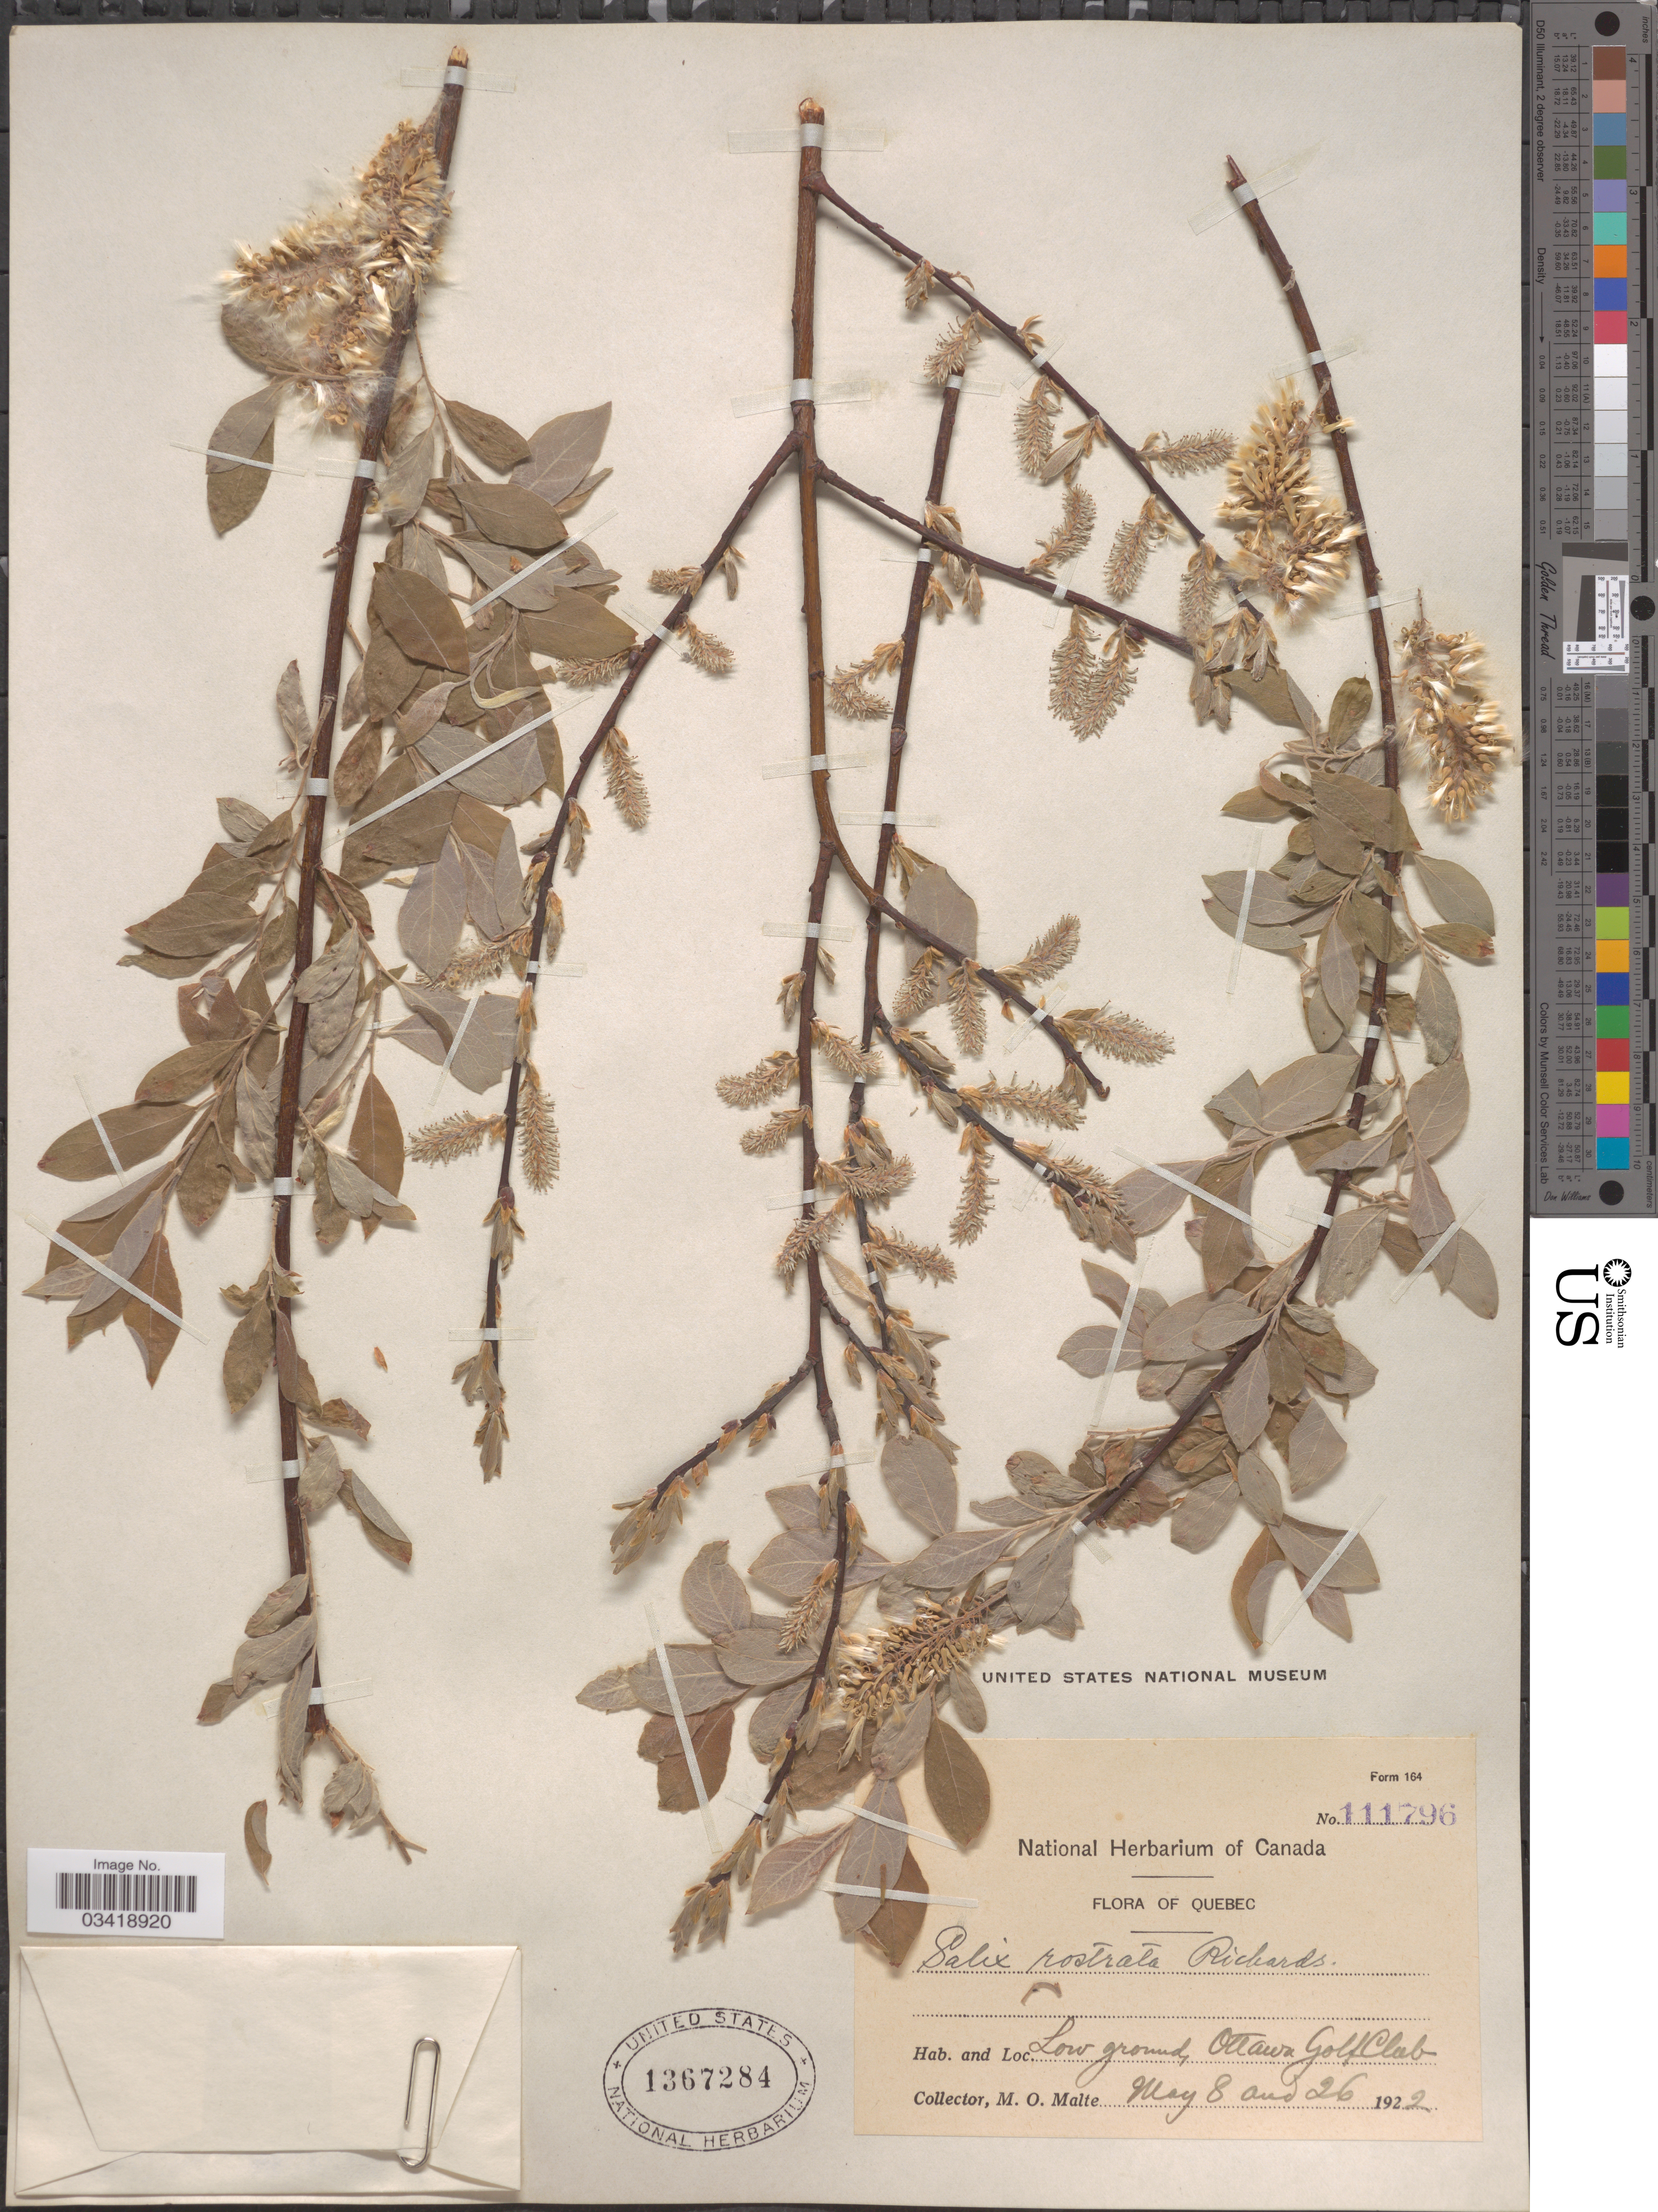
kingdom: Plantae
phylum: Tracheophyta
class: Magnoliopsida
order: Malpighiales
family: Salicaceae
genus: Salix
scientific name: Salix bebbiana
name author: Sarg.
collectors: M. O. Malte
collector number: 111796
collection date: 1922-05-08/1922-05-26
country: Canada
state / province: Quebec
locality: Low ground, Ottawa Golf Club.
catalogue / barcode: US 1367284